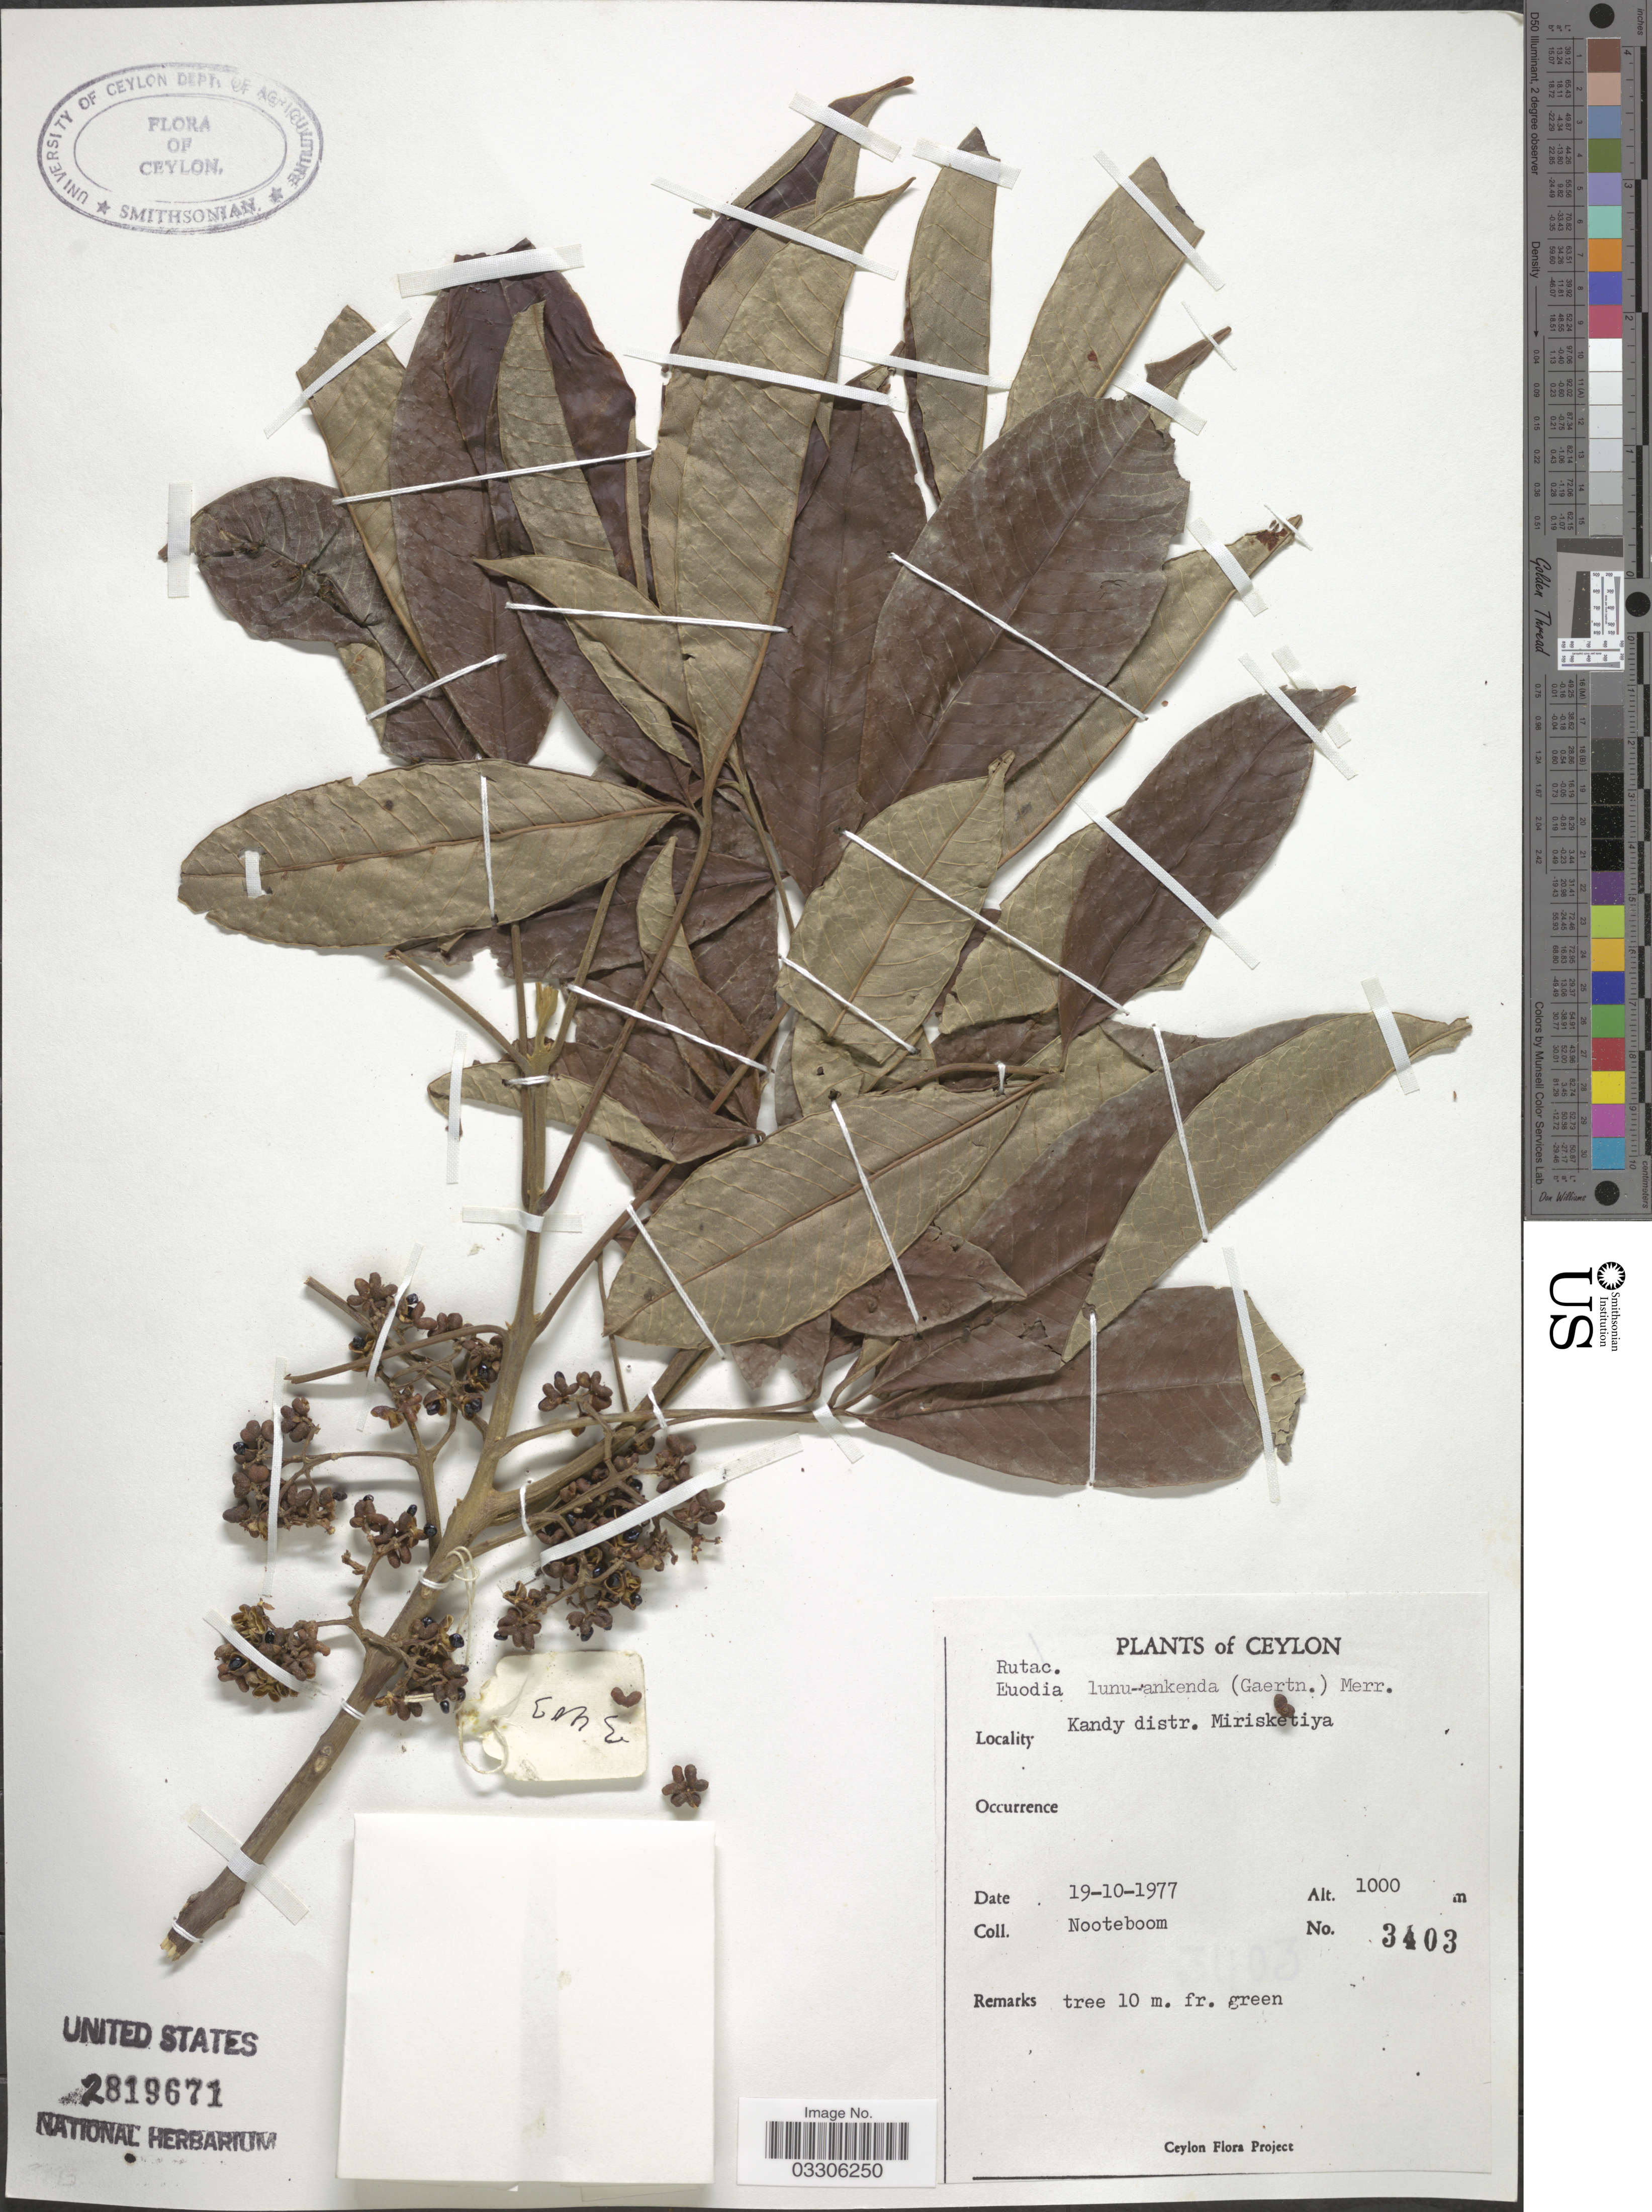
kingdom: Plantae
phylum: Tracheophyta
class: Magnoliopsida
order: Sapindales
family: Rutaceae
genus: Melicope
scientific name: Melicope lunu-ankenda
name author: (Gaertn.) T.G. Hartley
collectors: Nooteboom, --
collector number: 3403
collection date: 1977-10-19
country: Sri Lanka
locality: Ceylon. Kandy distr. Mirisketiya.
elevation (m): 1000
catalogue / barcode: US 2819671